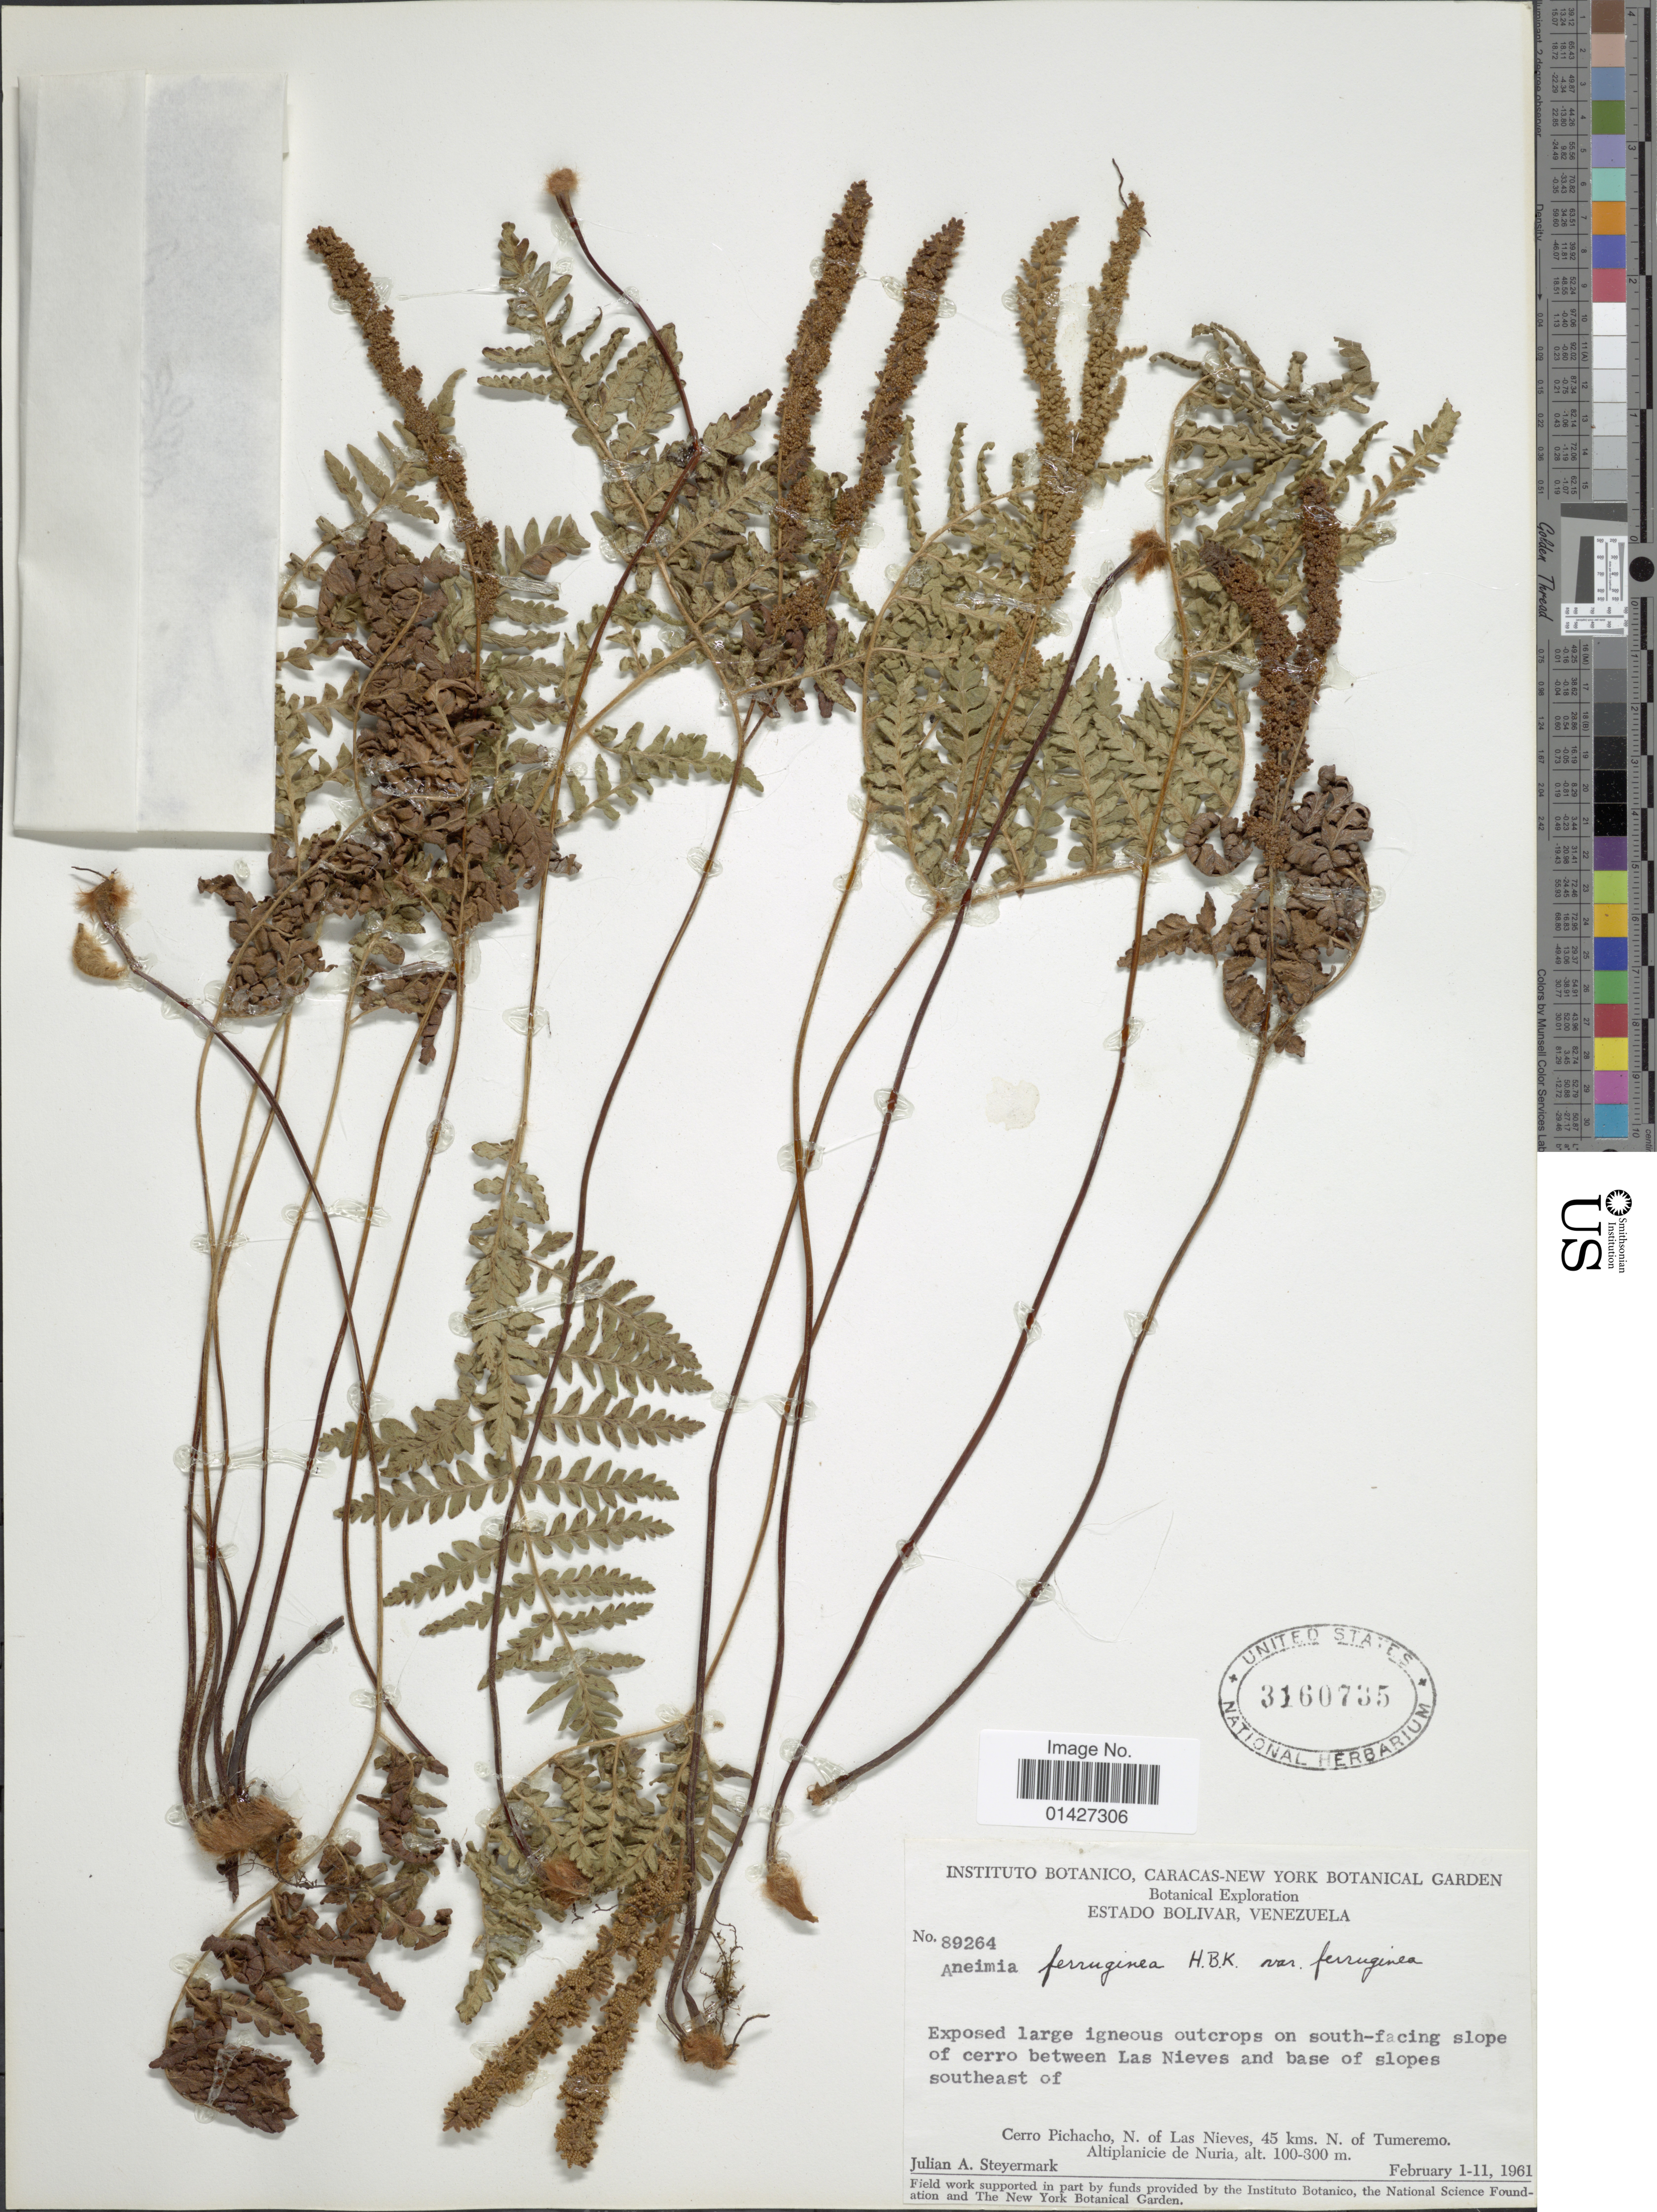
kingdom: Plantae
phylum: Tracheophyta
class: Polypodiopsida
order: Schizaeales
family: Anemiaceae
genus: Anemia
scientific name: Anemia ferruginea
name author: Kunth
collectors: J. Steyermark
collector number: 89264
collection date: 1961-02-01/1961-02-11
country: Venezuela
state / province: Bolivar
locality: Exposed large igneous outcrops on south facing slope of cerro between Las Nieves and base of slopes southeast of Cerro Pichacho, N. of Las Nieves, 45 kms. N. of Tumeremo. Altiplanicie de Nuria.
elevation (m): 100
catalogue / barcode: US 3160735